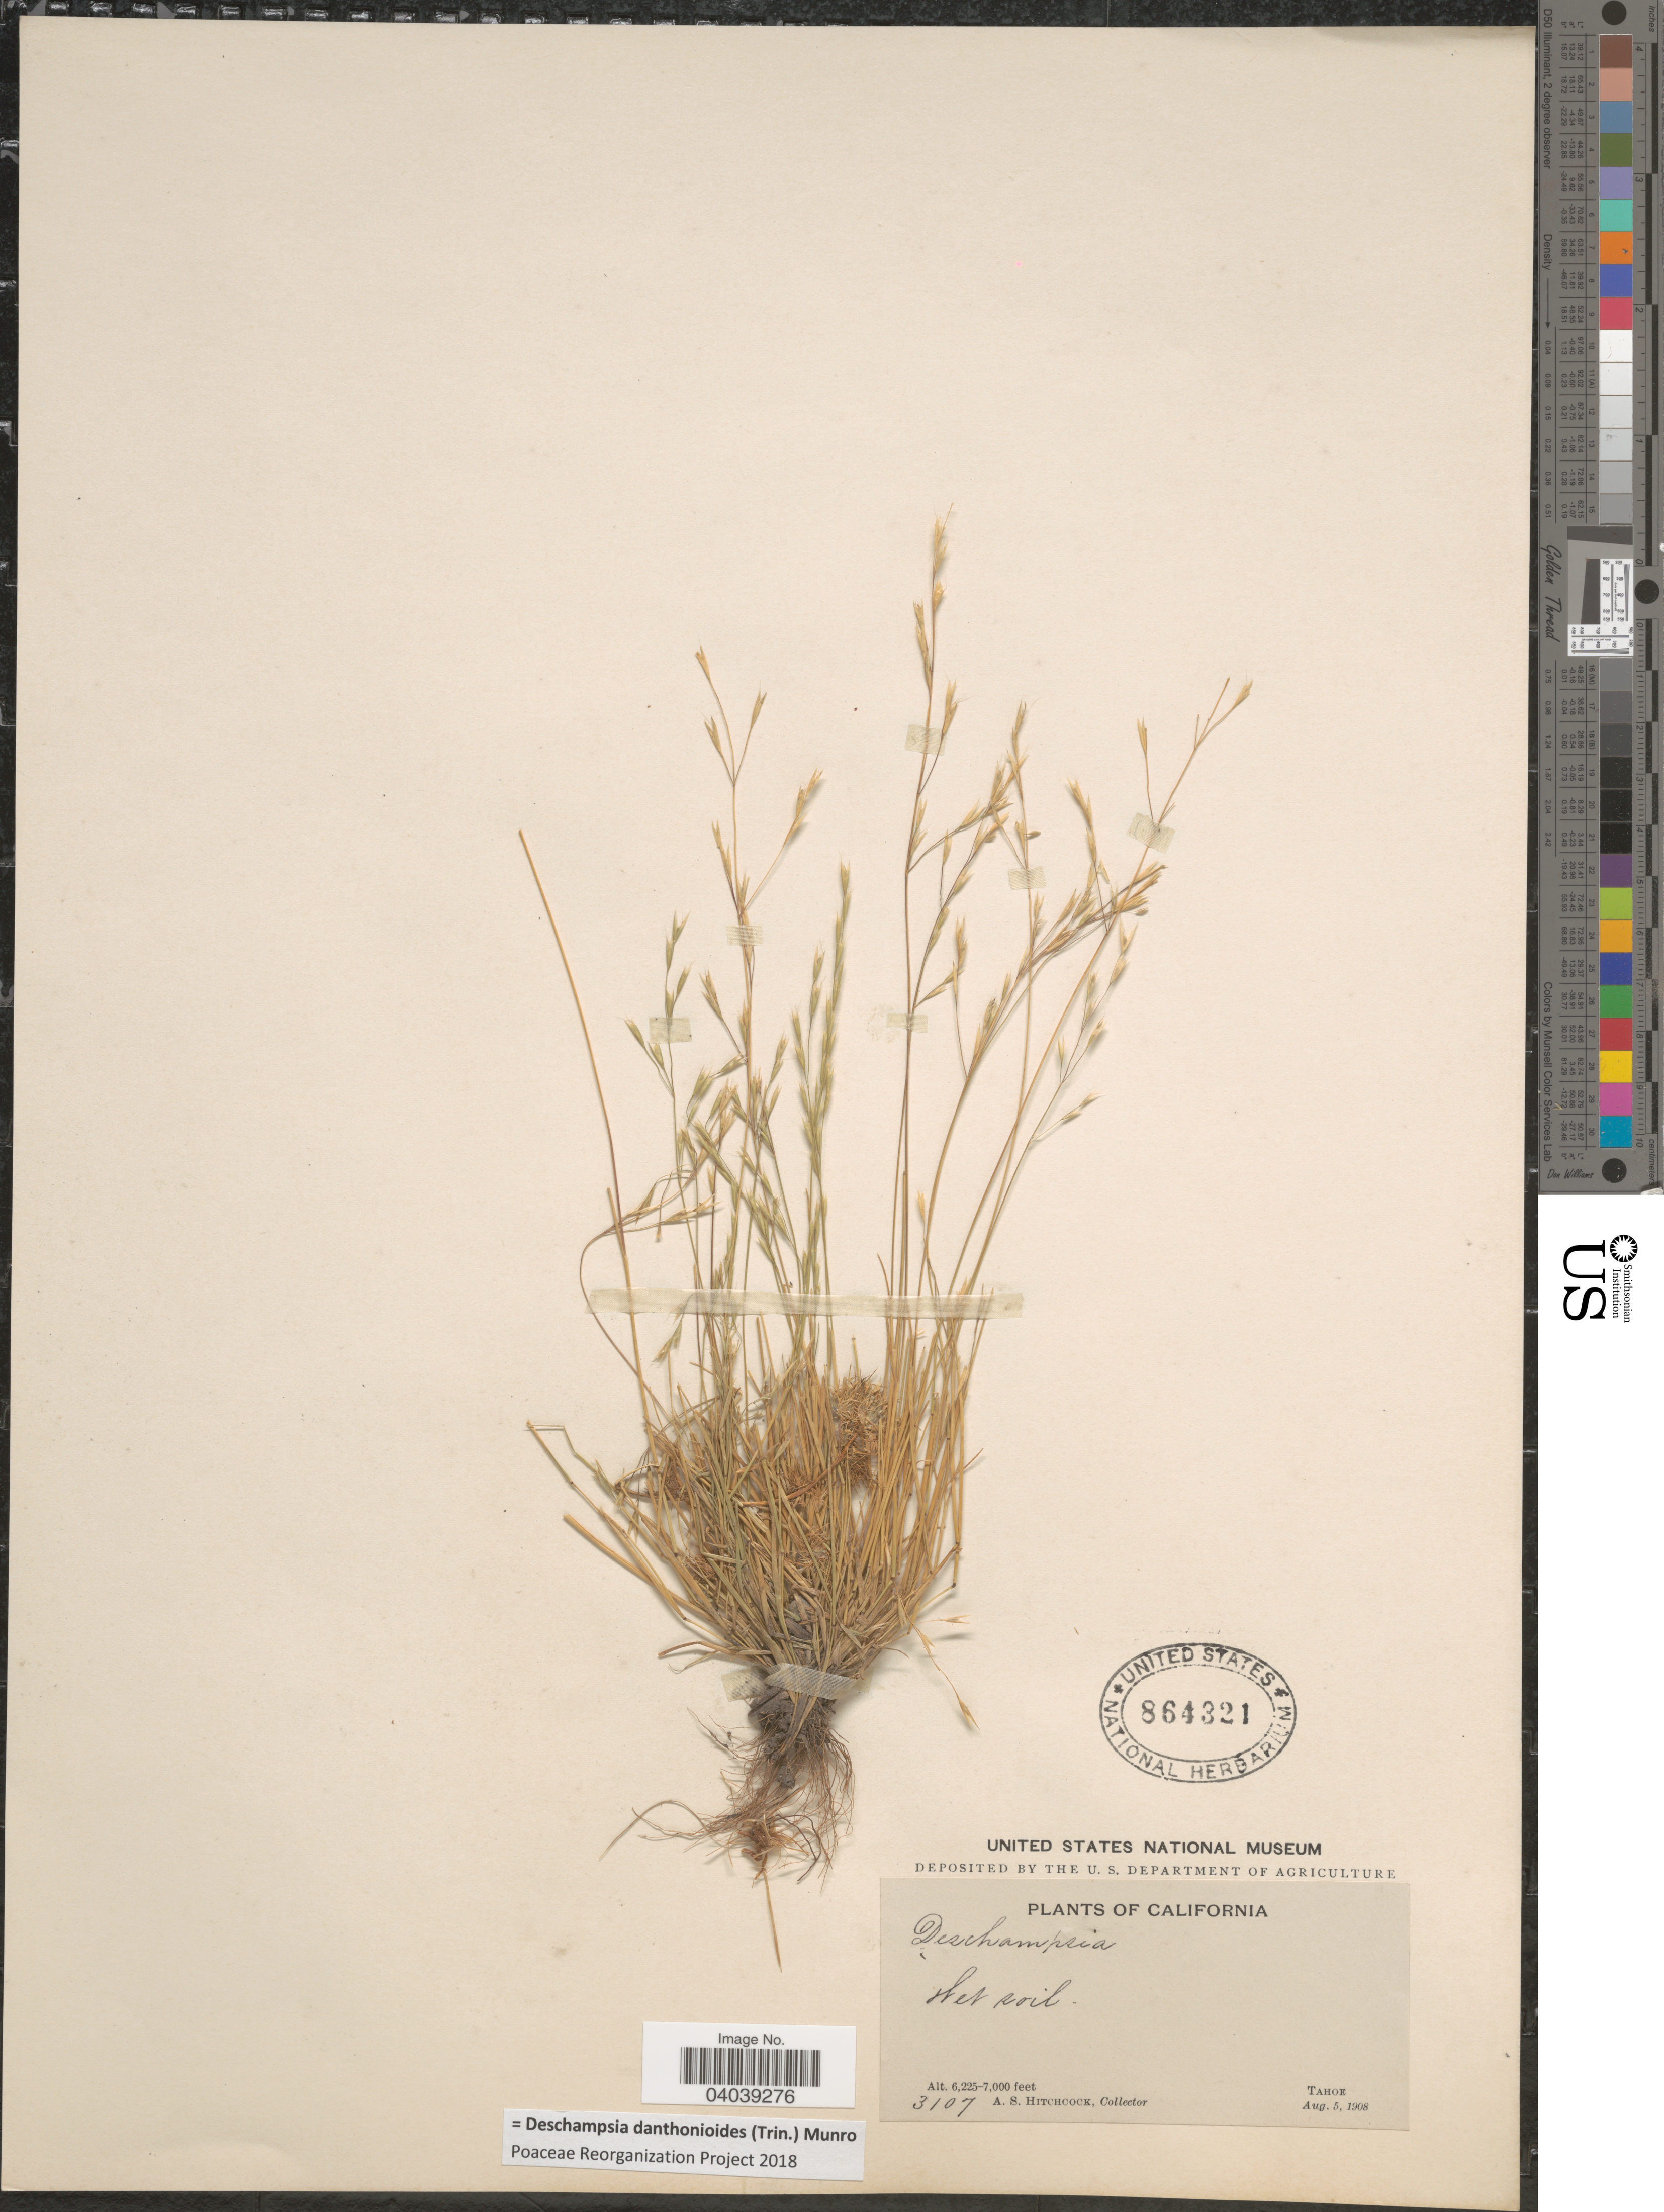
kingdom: Plantae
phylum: Tracheophyta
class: Liliopsida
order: Poales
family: Poaceae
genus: Deschampsia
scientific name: Deschampsia danthonioides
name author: (Trin.) Munro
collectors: A. S. Hitchcock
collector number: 3107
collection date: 1908-08-05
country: United States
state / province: California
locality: Tahoe.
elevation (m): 1897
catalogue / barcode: US 864321